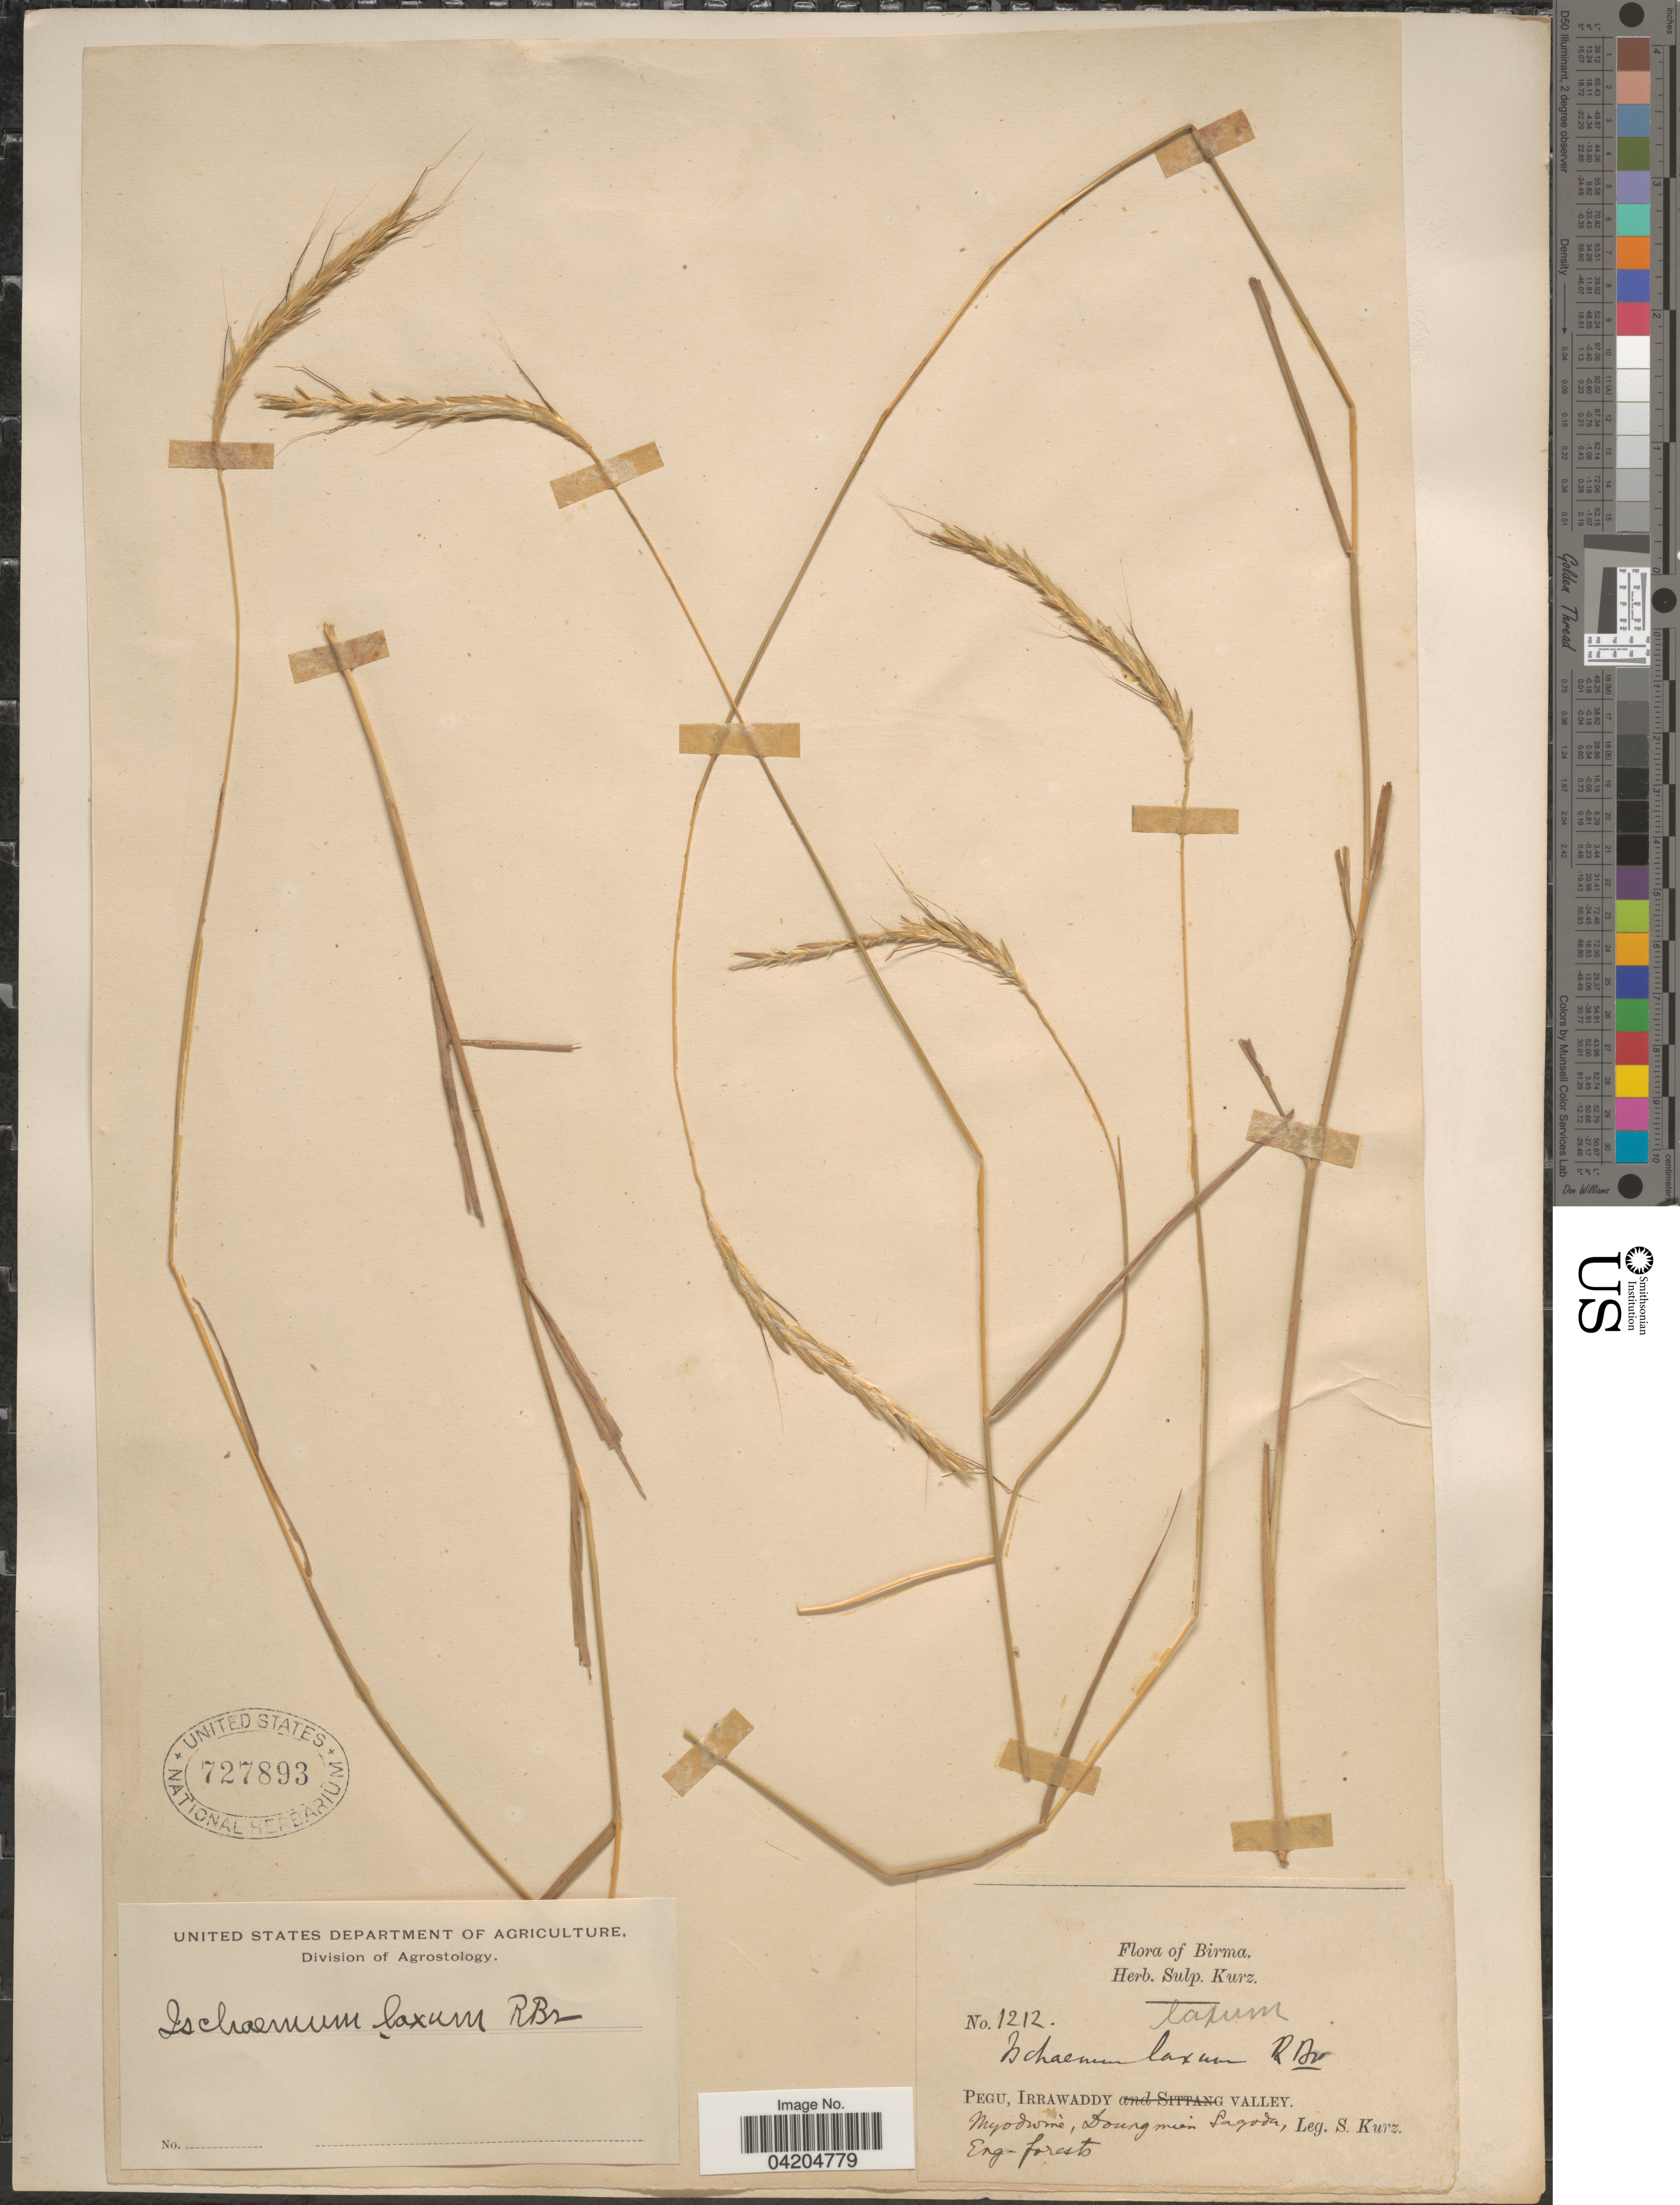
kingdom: Plantae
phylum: Tracheophyta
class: Liliopsida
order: Poales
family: Poaceae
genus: Sehima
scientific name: Sehima nervosa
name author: Stapf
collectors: S. Kurz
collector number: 1212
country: Myanmar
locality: Birma. Pegu, Irrawaddy valley. Myodwin, Doungmien Pagoda.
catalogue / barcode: US 727893